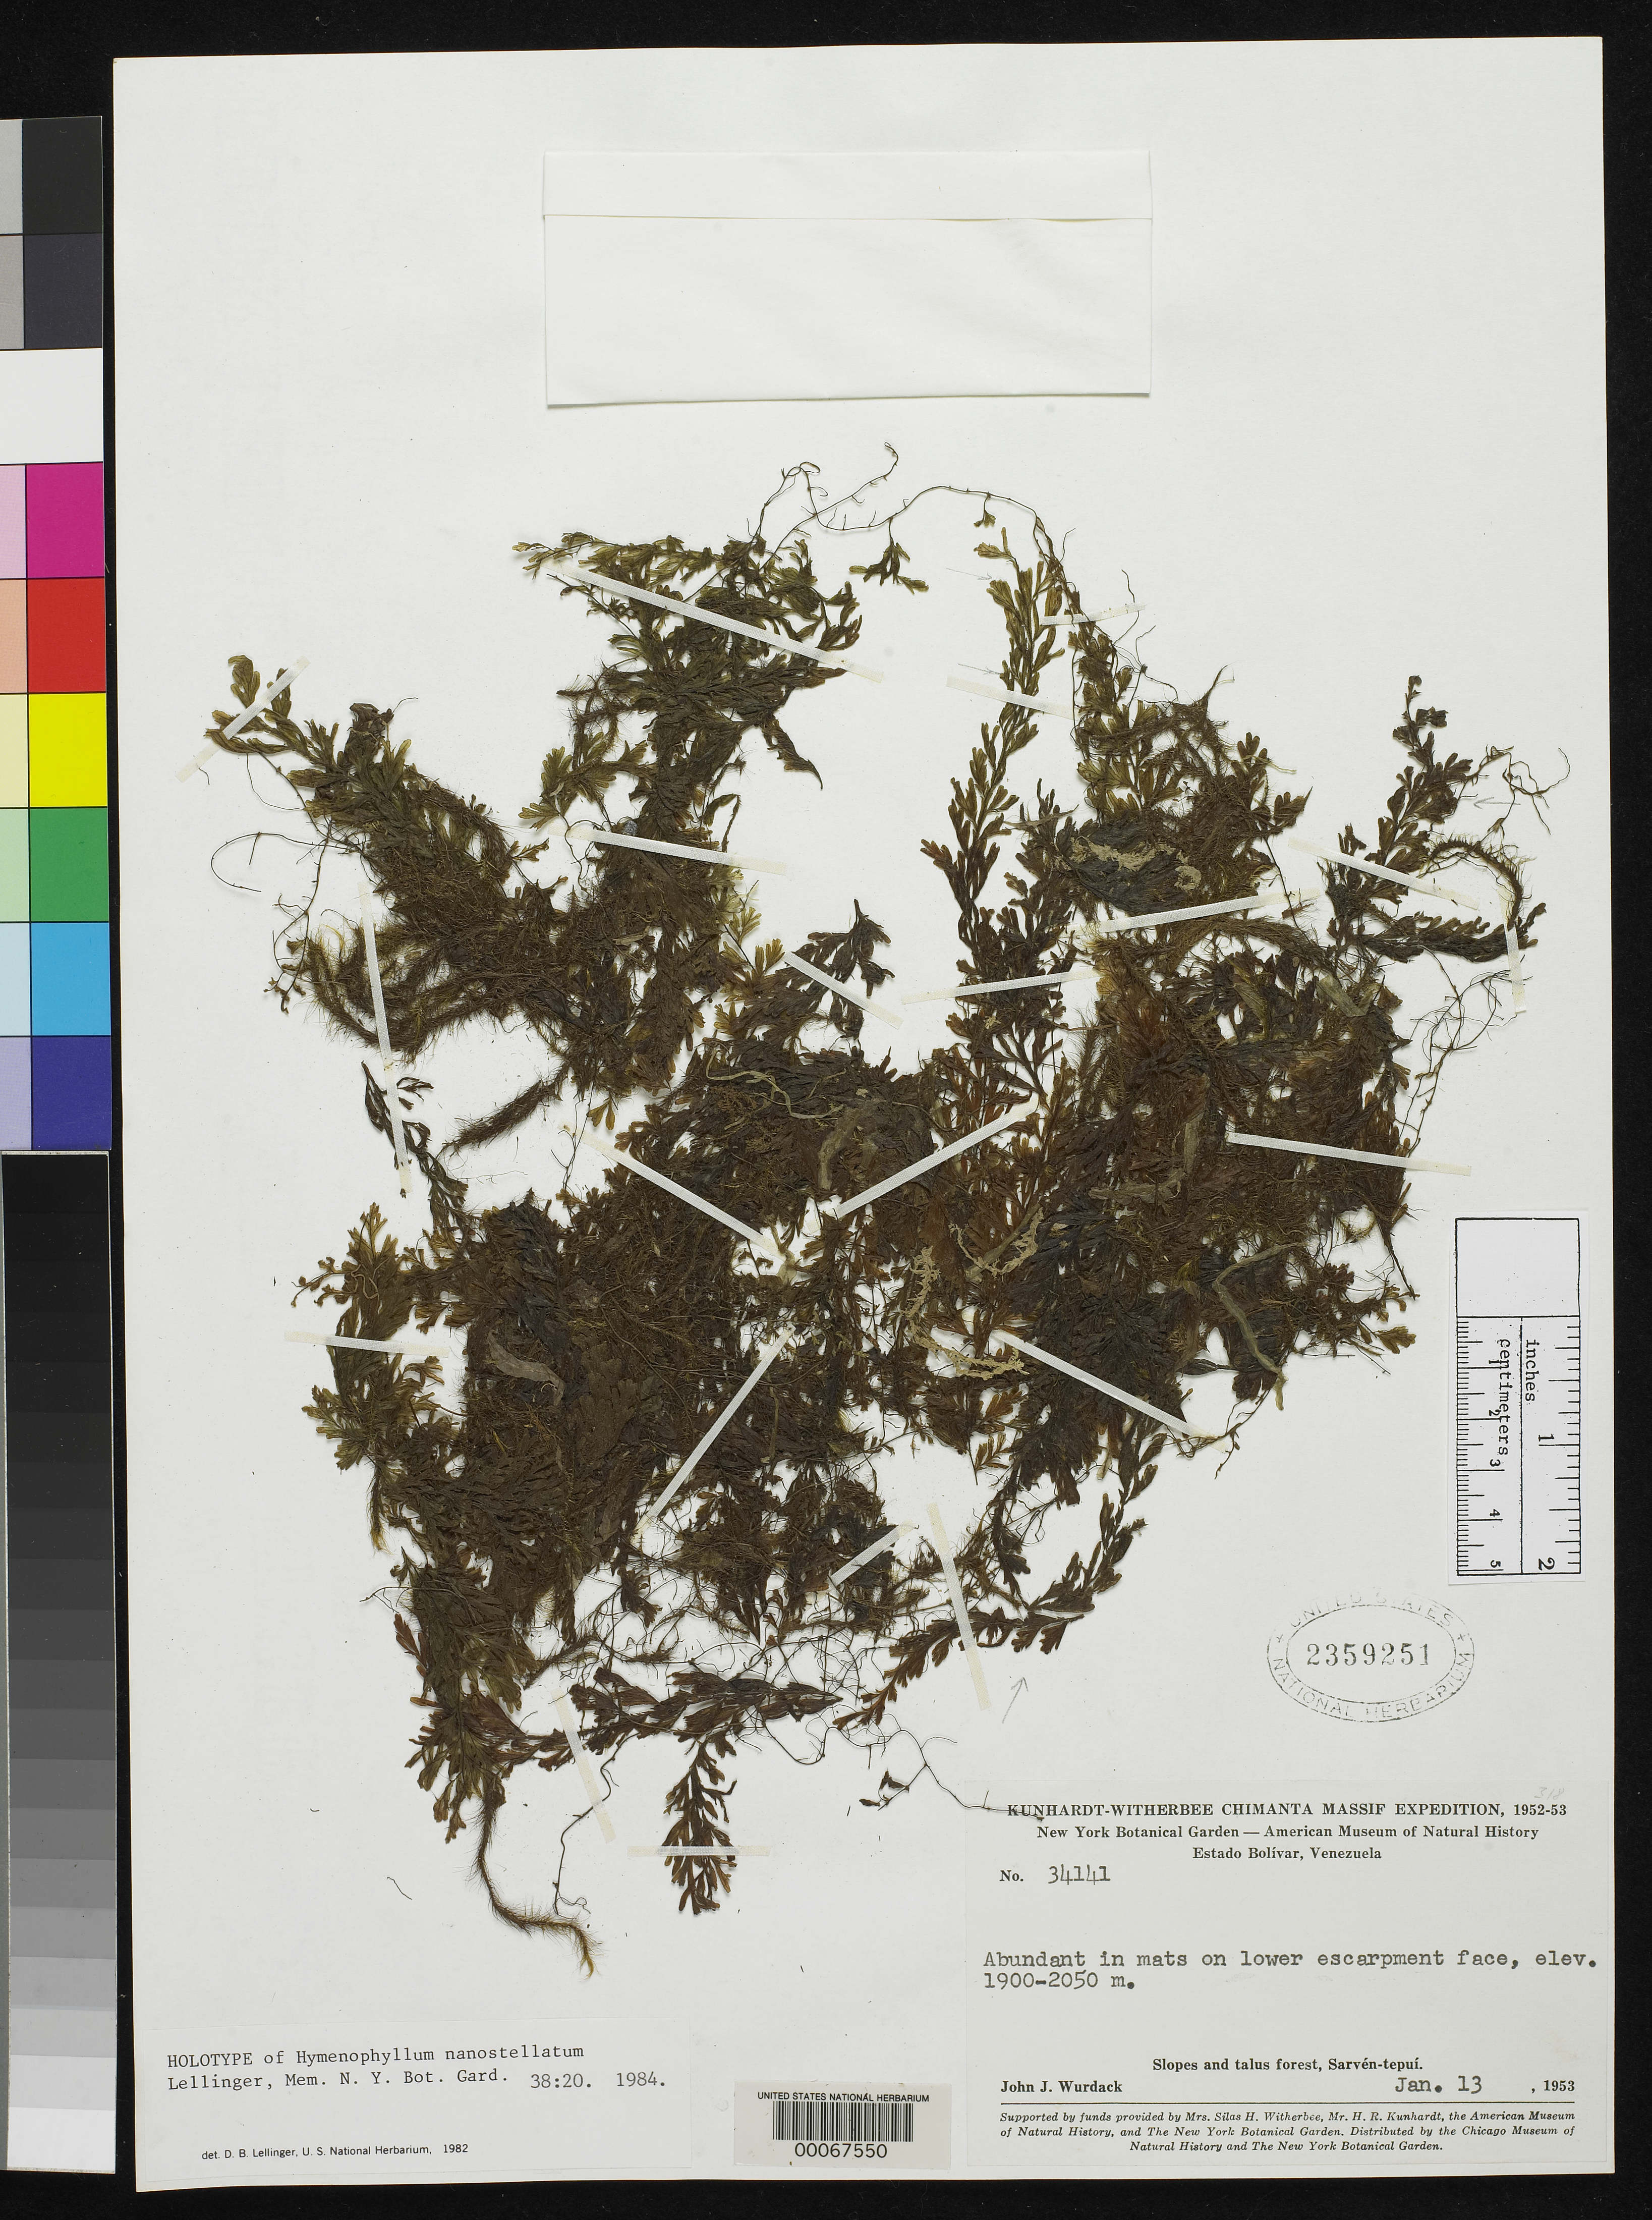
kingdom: Plantae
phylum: Tracheophyta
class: Polypodiopsida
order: Hymenophyllales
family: Hymenophyllaceae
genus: Hymenophyllum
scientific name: Hymenophyllum nanostellatum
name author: Lellinger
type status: Holotype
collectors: J. J. Wurdack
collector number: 34141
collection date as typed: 13 Jan 1953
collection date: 1953-01-13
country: Venezuela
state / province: Bolivar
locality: Lower escarpment face of Sarven-Tepui.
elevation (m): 1900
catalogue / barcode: US 2359251